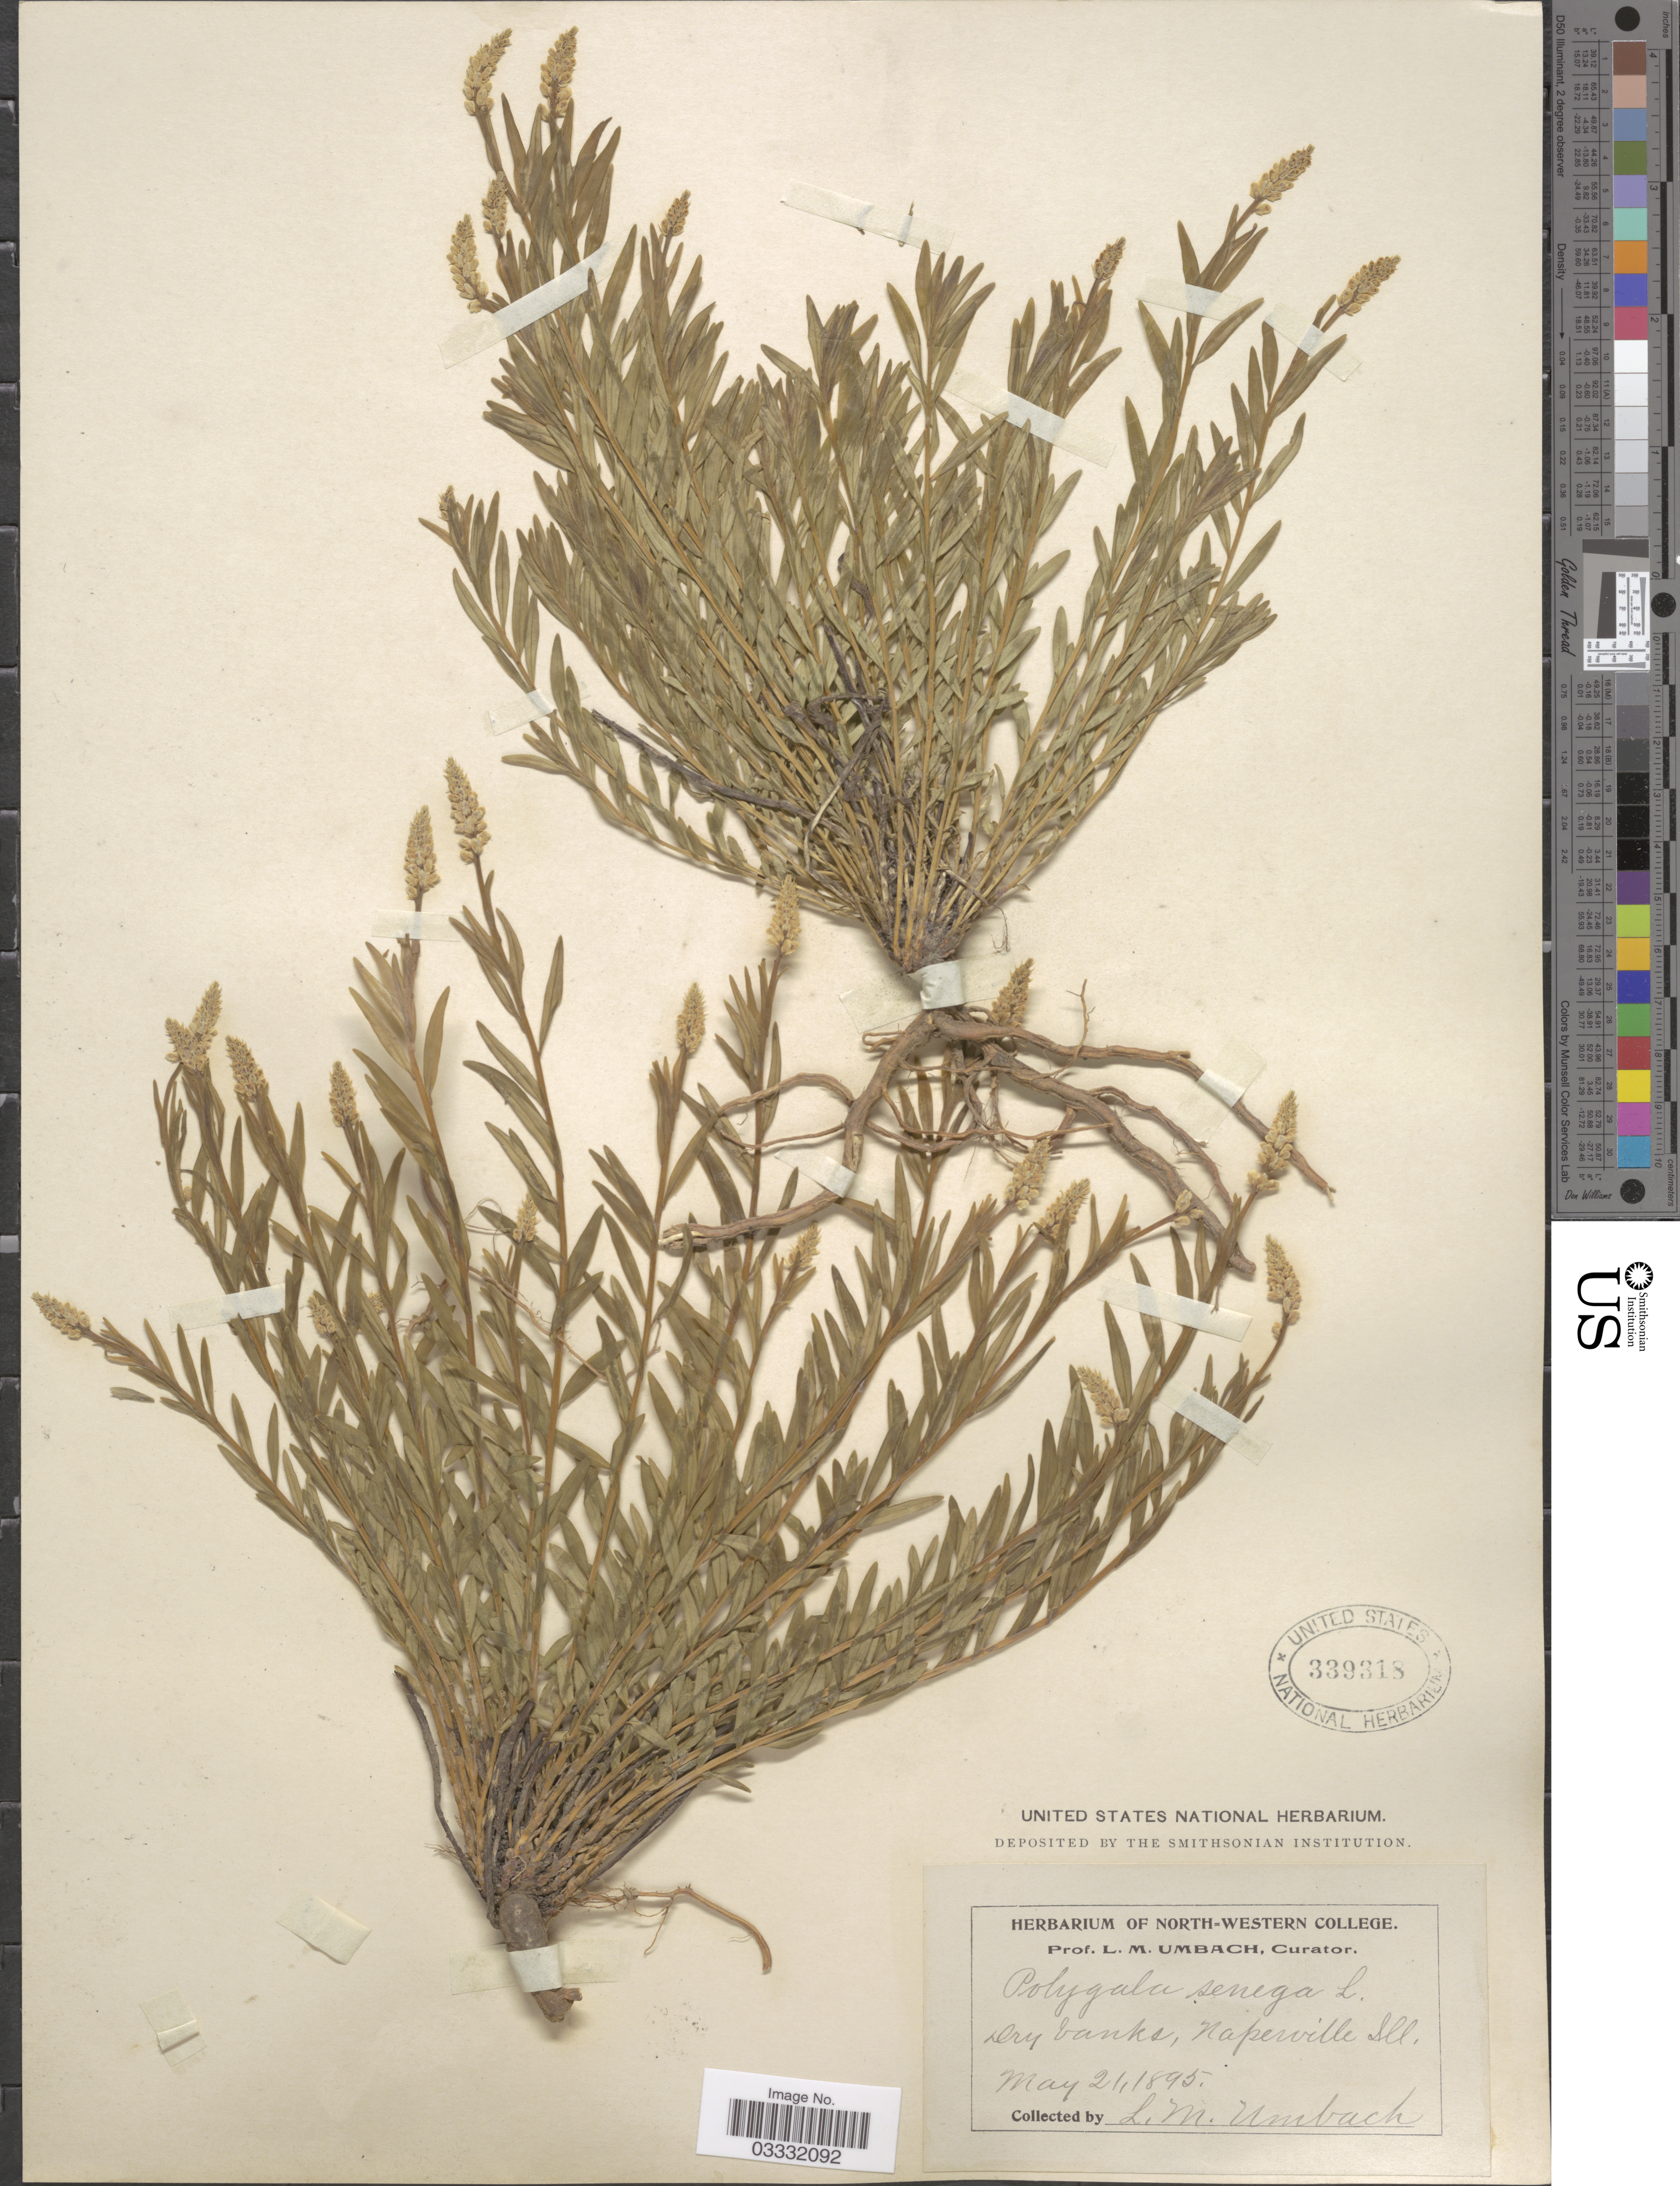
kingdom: Plantae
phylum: Tracheophyta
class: Magnoliopsida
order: Fabales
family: Polygalaceae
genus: Polygala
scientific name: Polygala senega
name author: L.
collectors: L. M. Umbach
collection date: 1895-05-21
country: United States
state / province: Illinois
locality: Naperville.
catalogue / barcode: US 339318